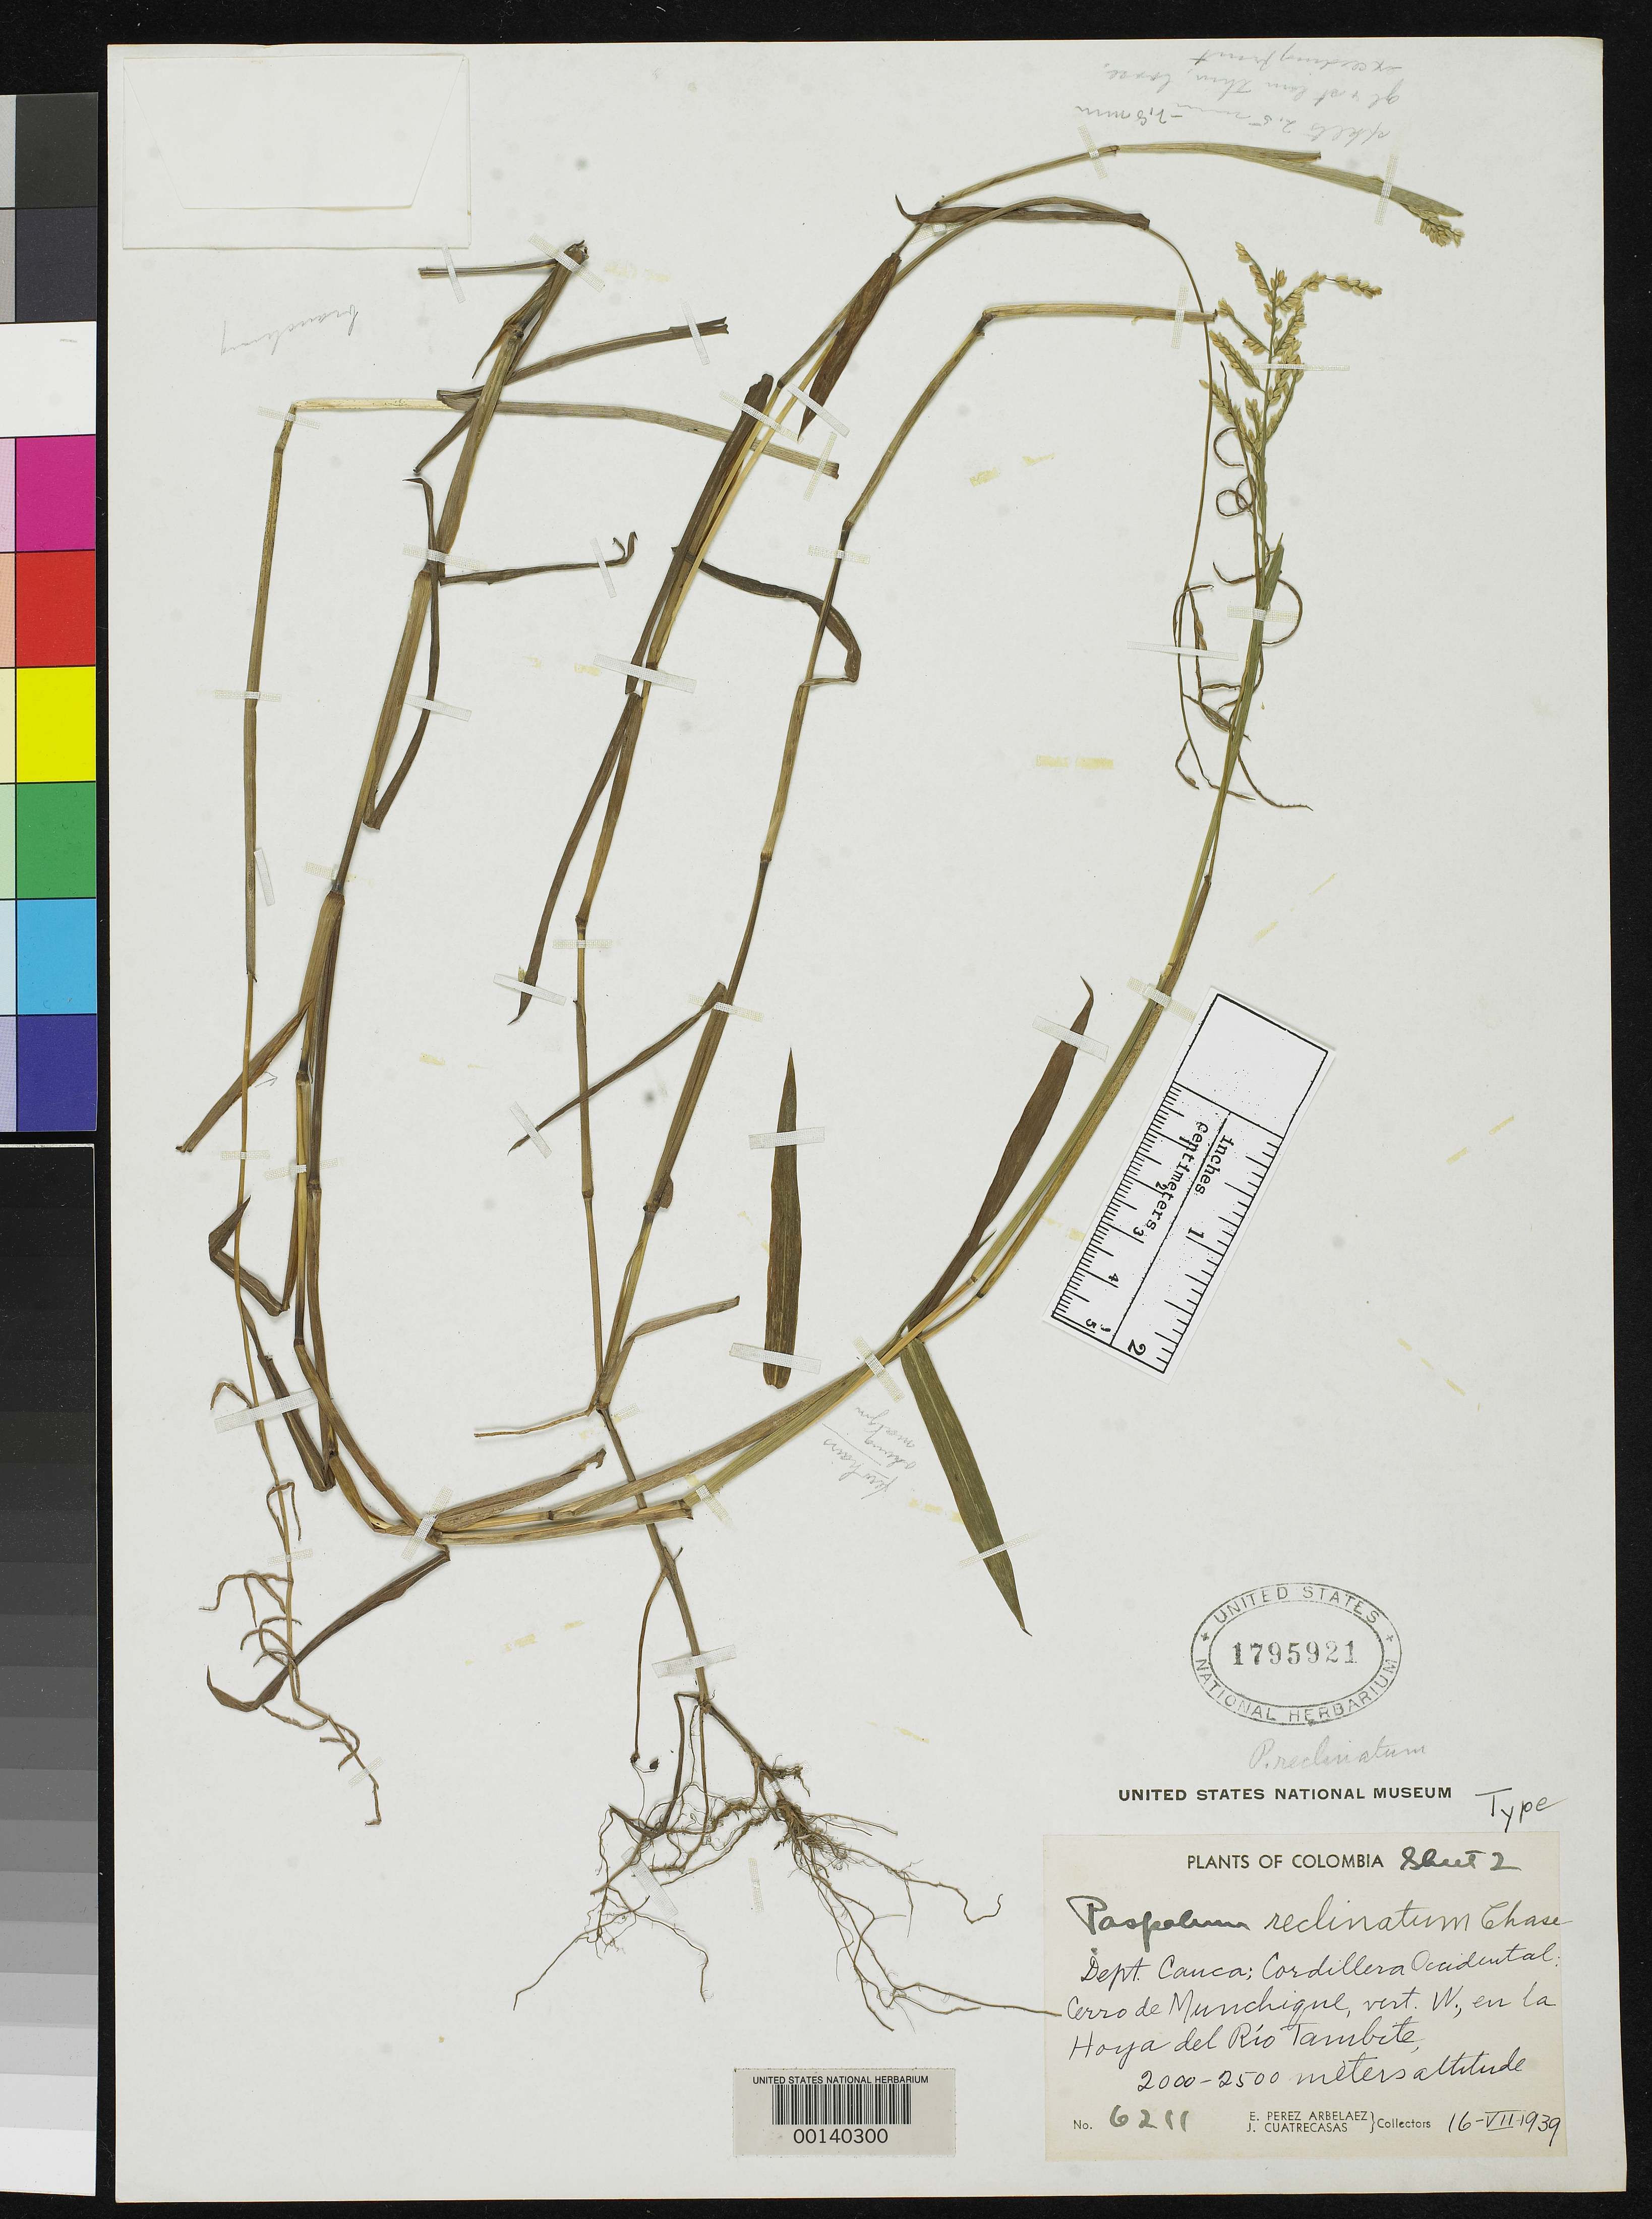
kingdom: Plantae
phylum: Tracheophyta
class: Liliopsida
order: Poales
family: Poaceae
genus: Paspalum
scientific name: Paspalum reclinatum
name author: Chase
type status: Holotype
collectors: E. Pérez Arbeláez & J. Cuatrecasas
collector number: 6211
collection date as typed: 16 Jul 1939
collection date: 1939-07-16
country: Colombia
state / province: Cauca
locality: Cordillera Occidental, Cerro de Munchique.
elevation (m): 2000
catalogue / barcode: US 1795921